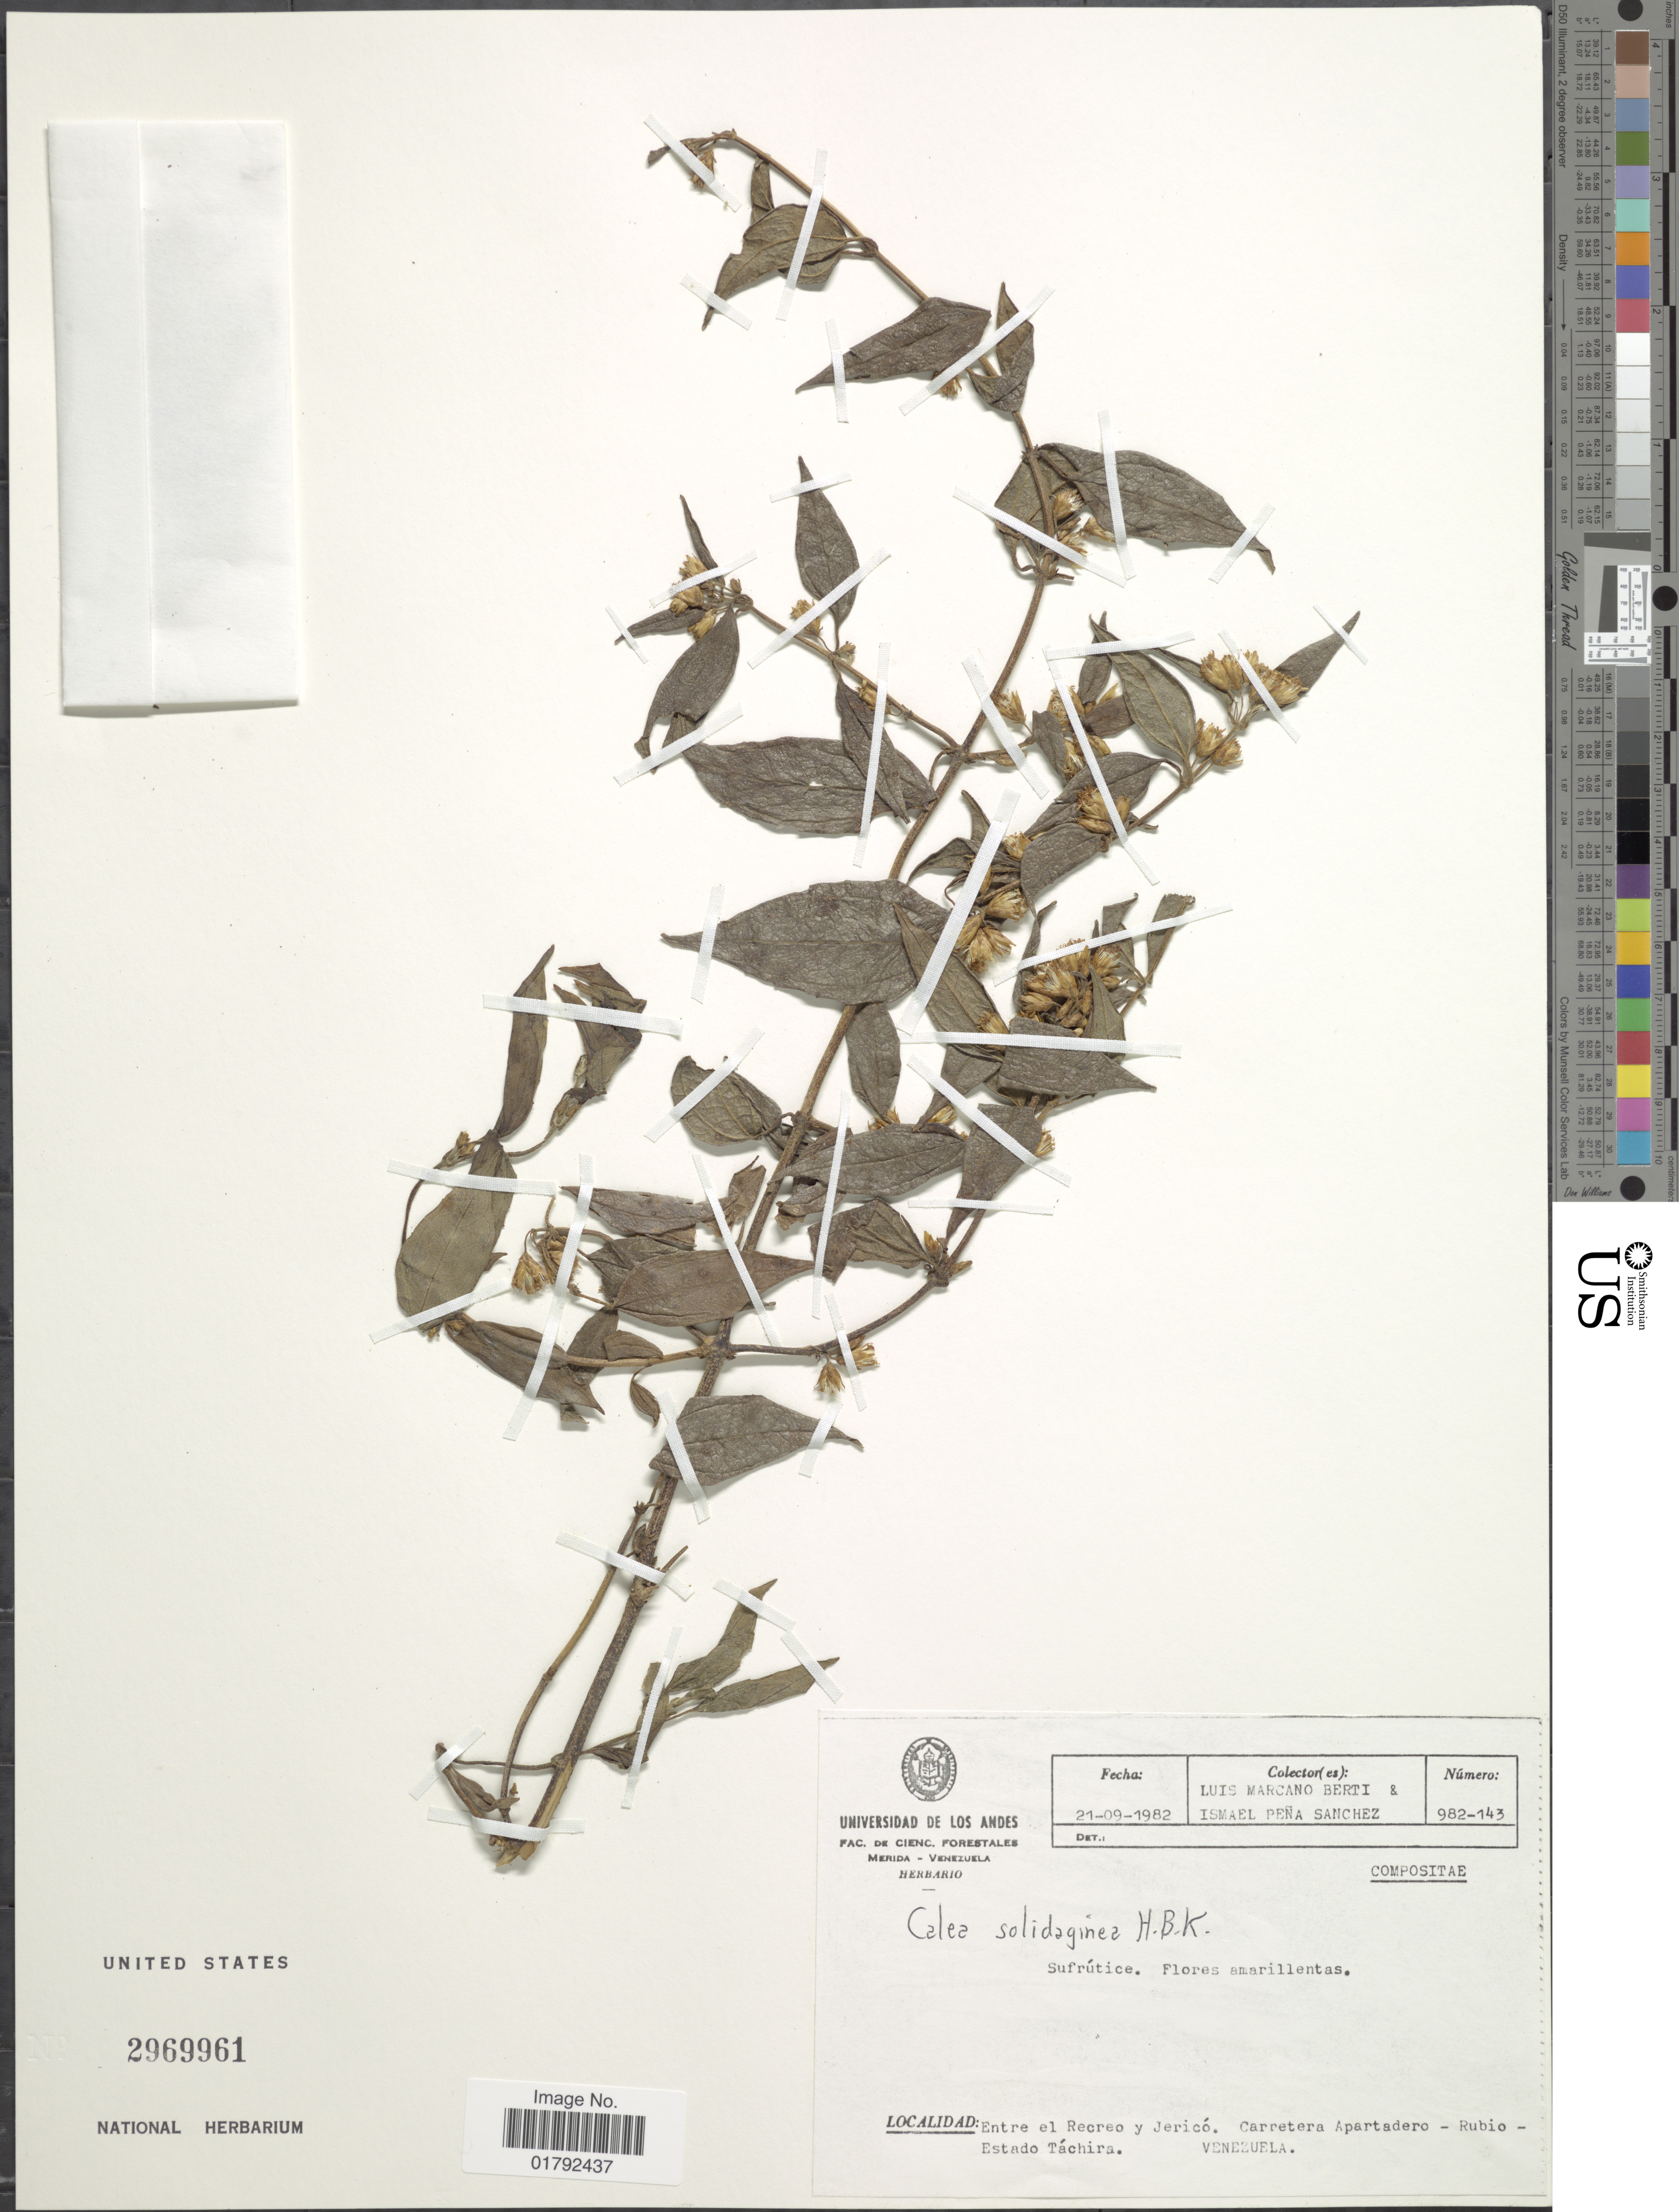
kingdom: Plantae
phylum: Tracheophyta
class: Magnoliopsida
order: Asterales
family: Asteraceae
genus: Calea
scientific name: Calea solidaginea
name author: Kunth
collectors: L. Marcano-Berti & I. Peña S.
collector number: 982-143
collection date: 1982-09-21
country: Venezuela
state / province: Tachira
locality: Entre el Recreo y Jerico, Carretera Apaertadero-Rubio-.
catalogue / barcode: US 2969961